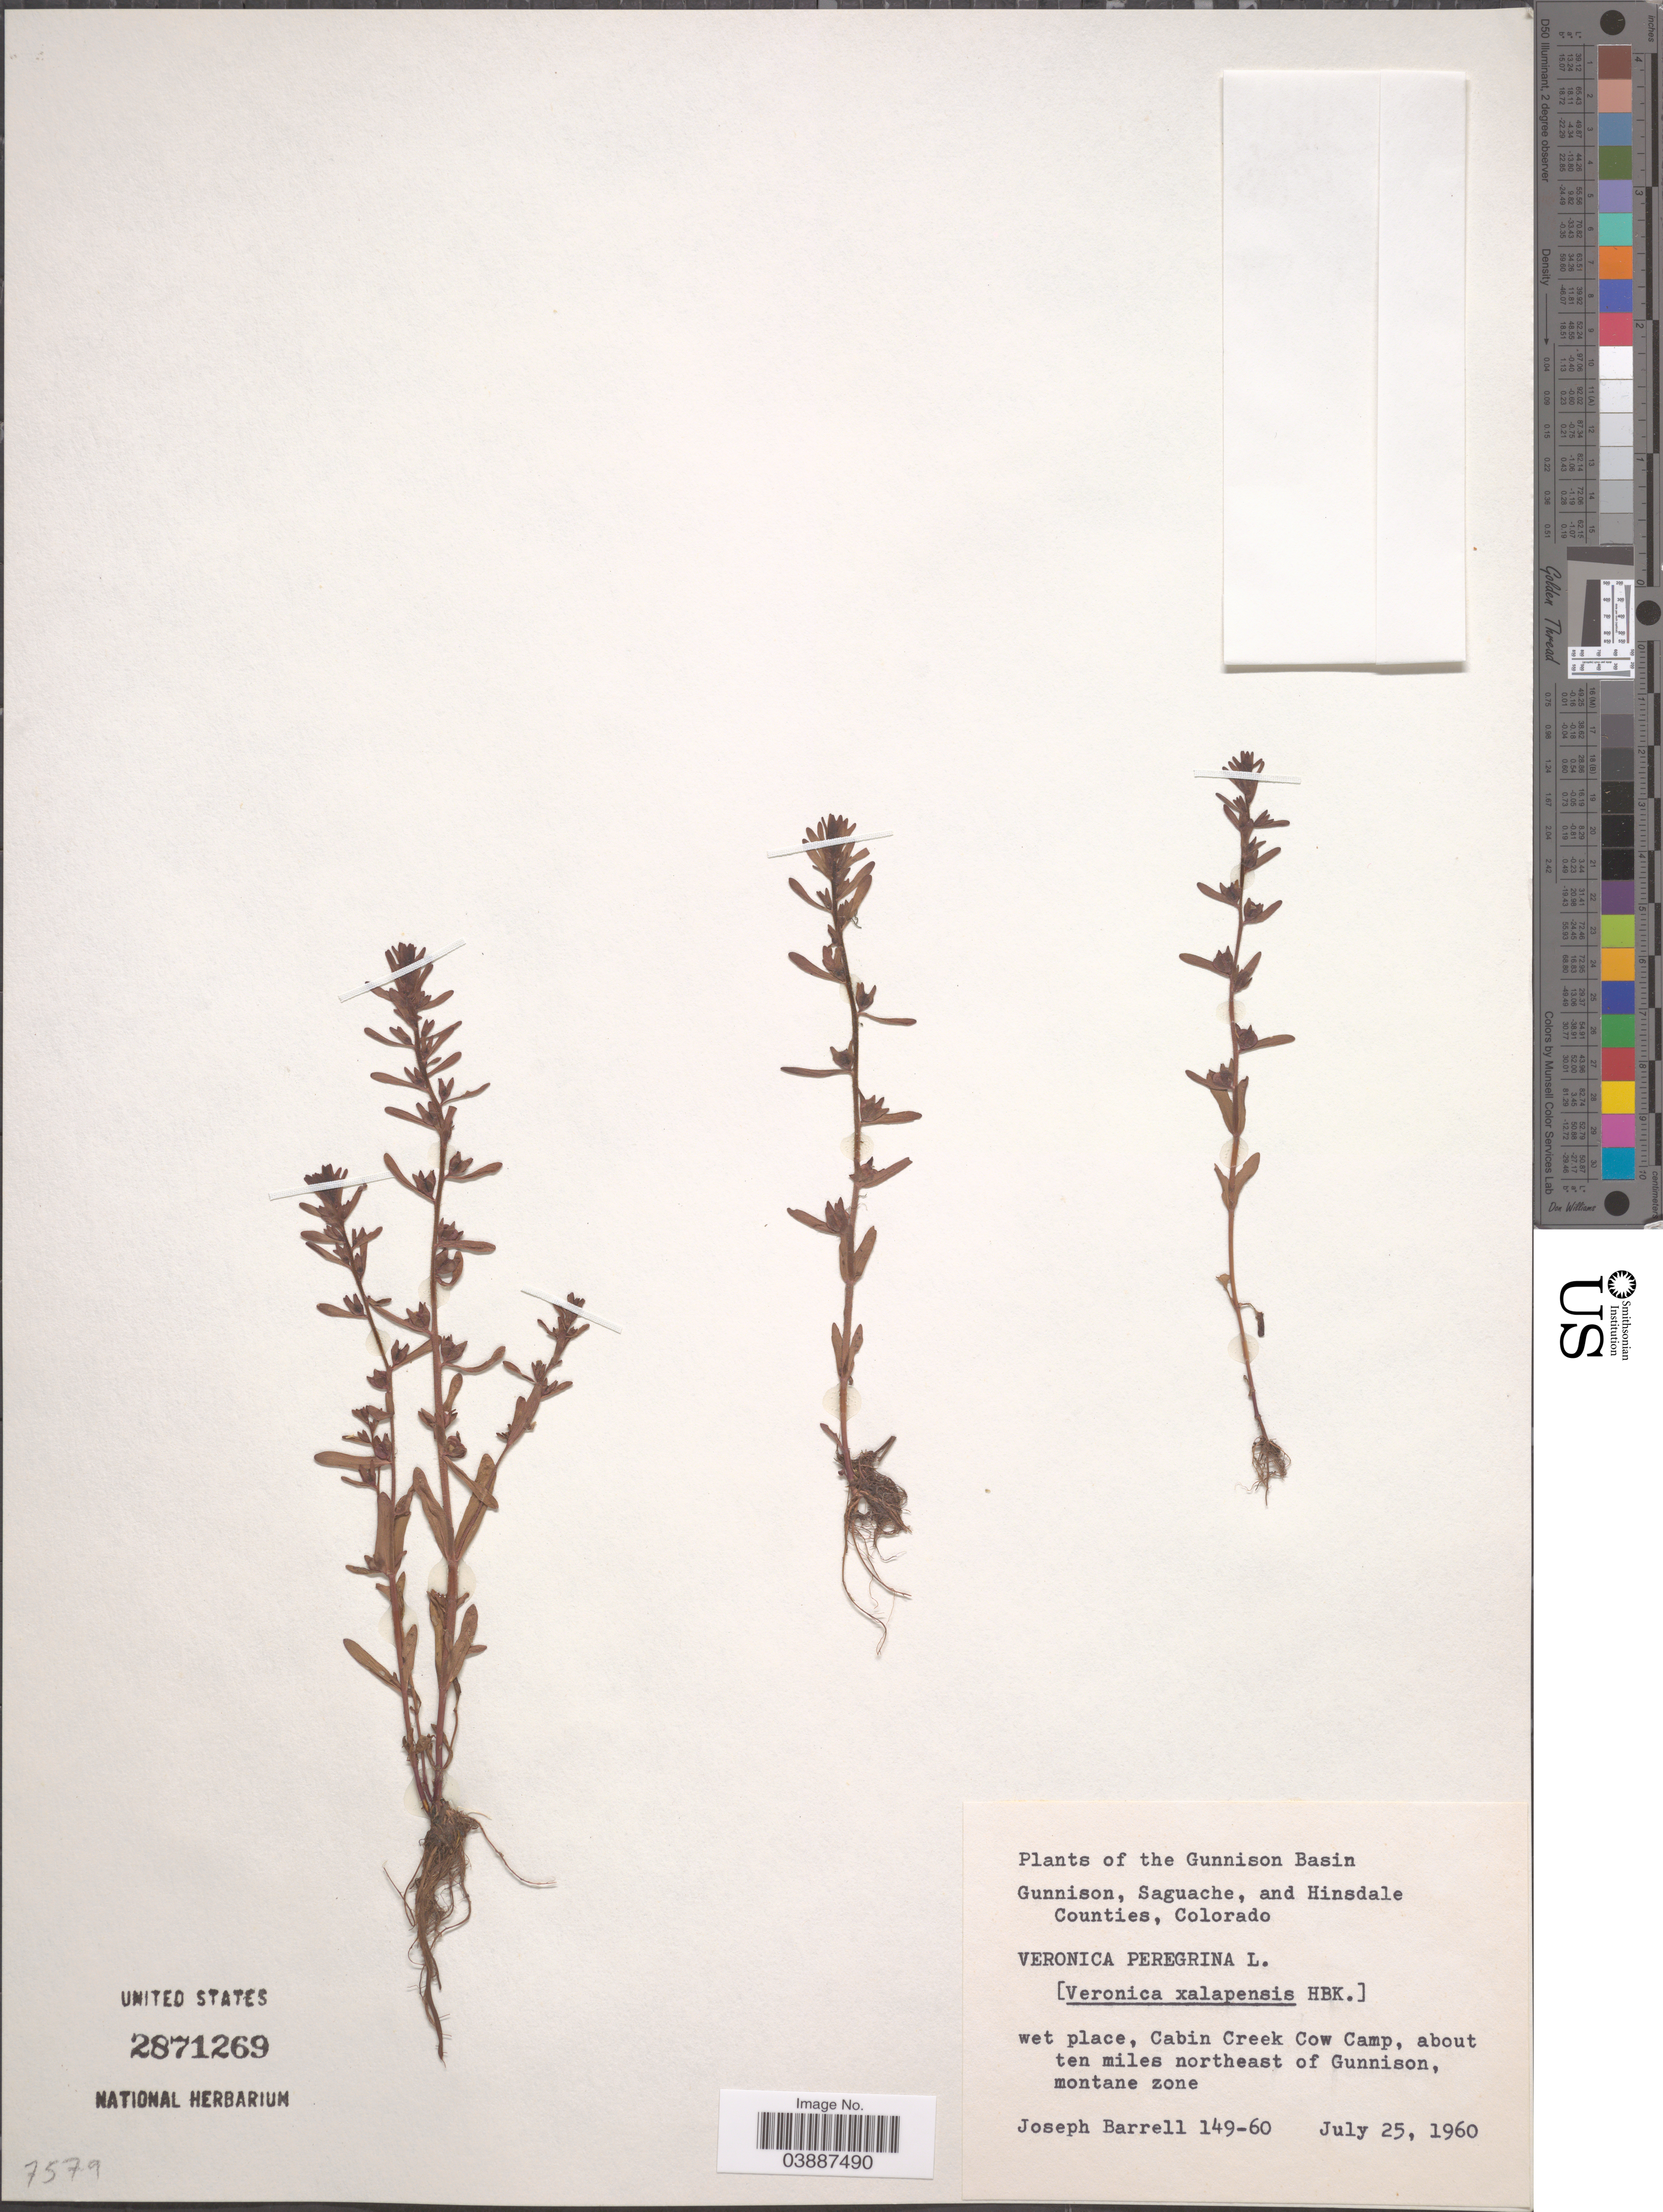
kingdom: Plantae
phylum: Tracheophyta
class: Magnoliopsida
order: Lamiales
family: Plantaginaceae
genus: Veronica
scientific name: Veronica xalapensis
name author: Kunth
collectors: J. Barrell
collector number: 149-60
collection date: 1960-07-25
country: United States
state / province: Colorado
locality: The Gunnison Basin. Wet place, Cabin Creek Cow Camp, about ten miles northeast of Gunnison, montane zone.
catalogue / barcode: US 2871269